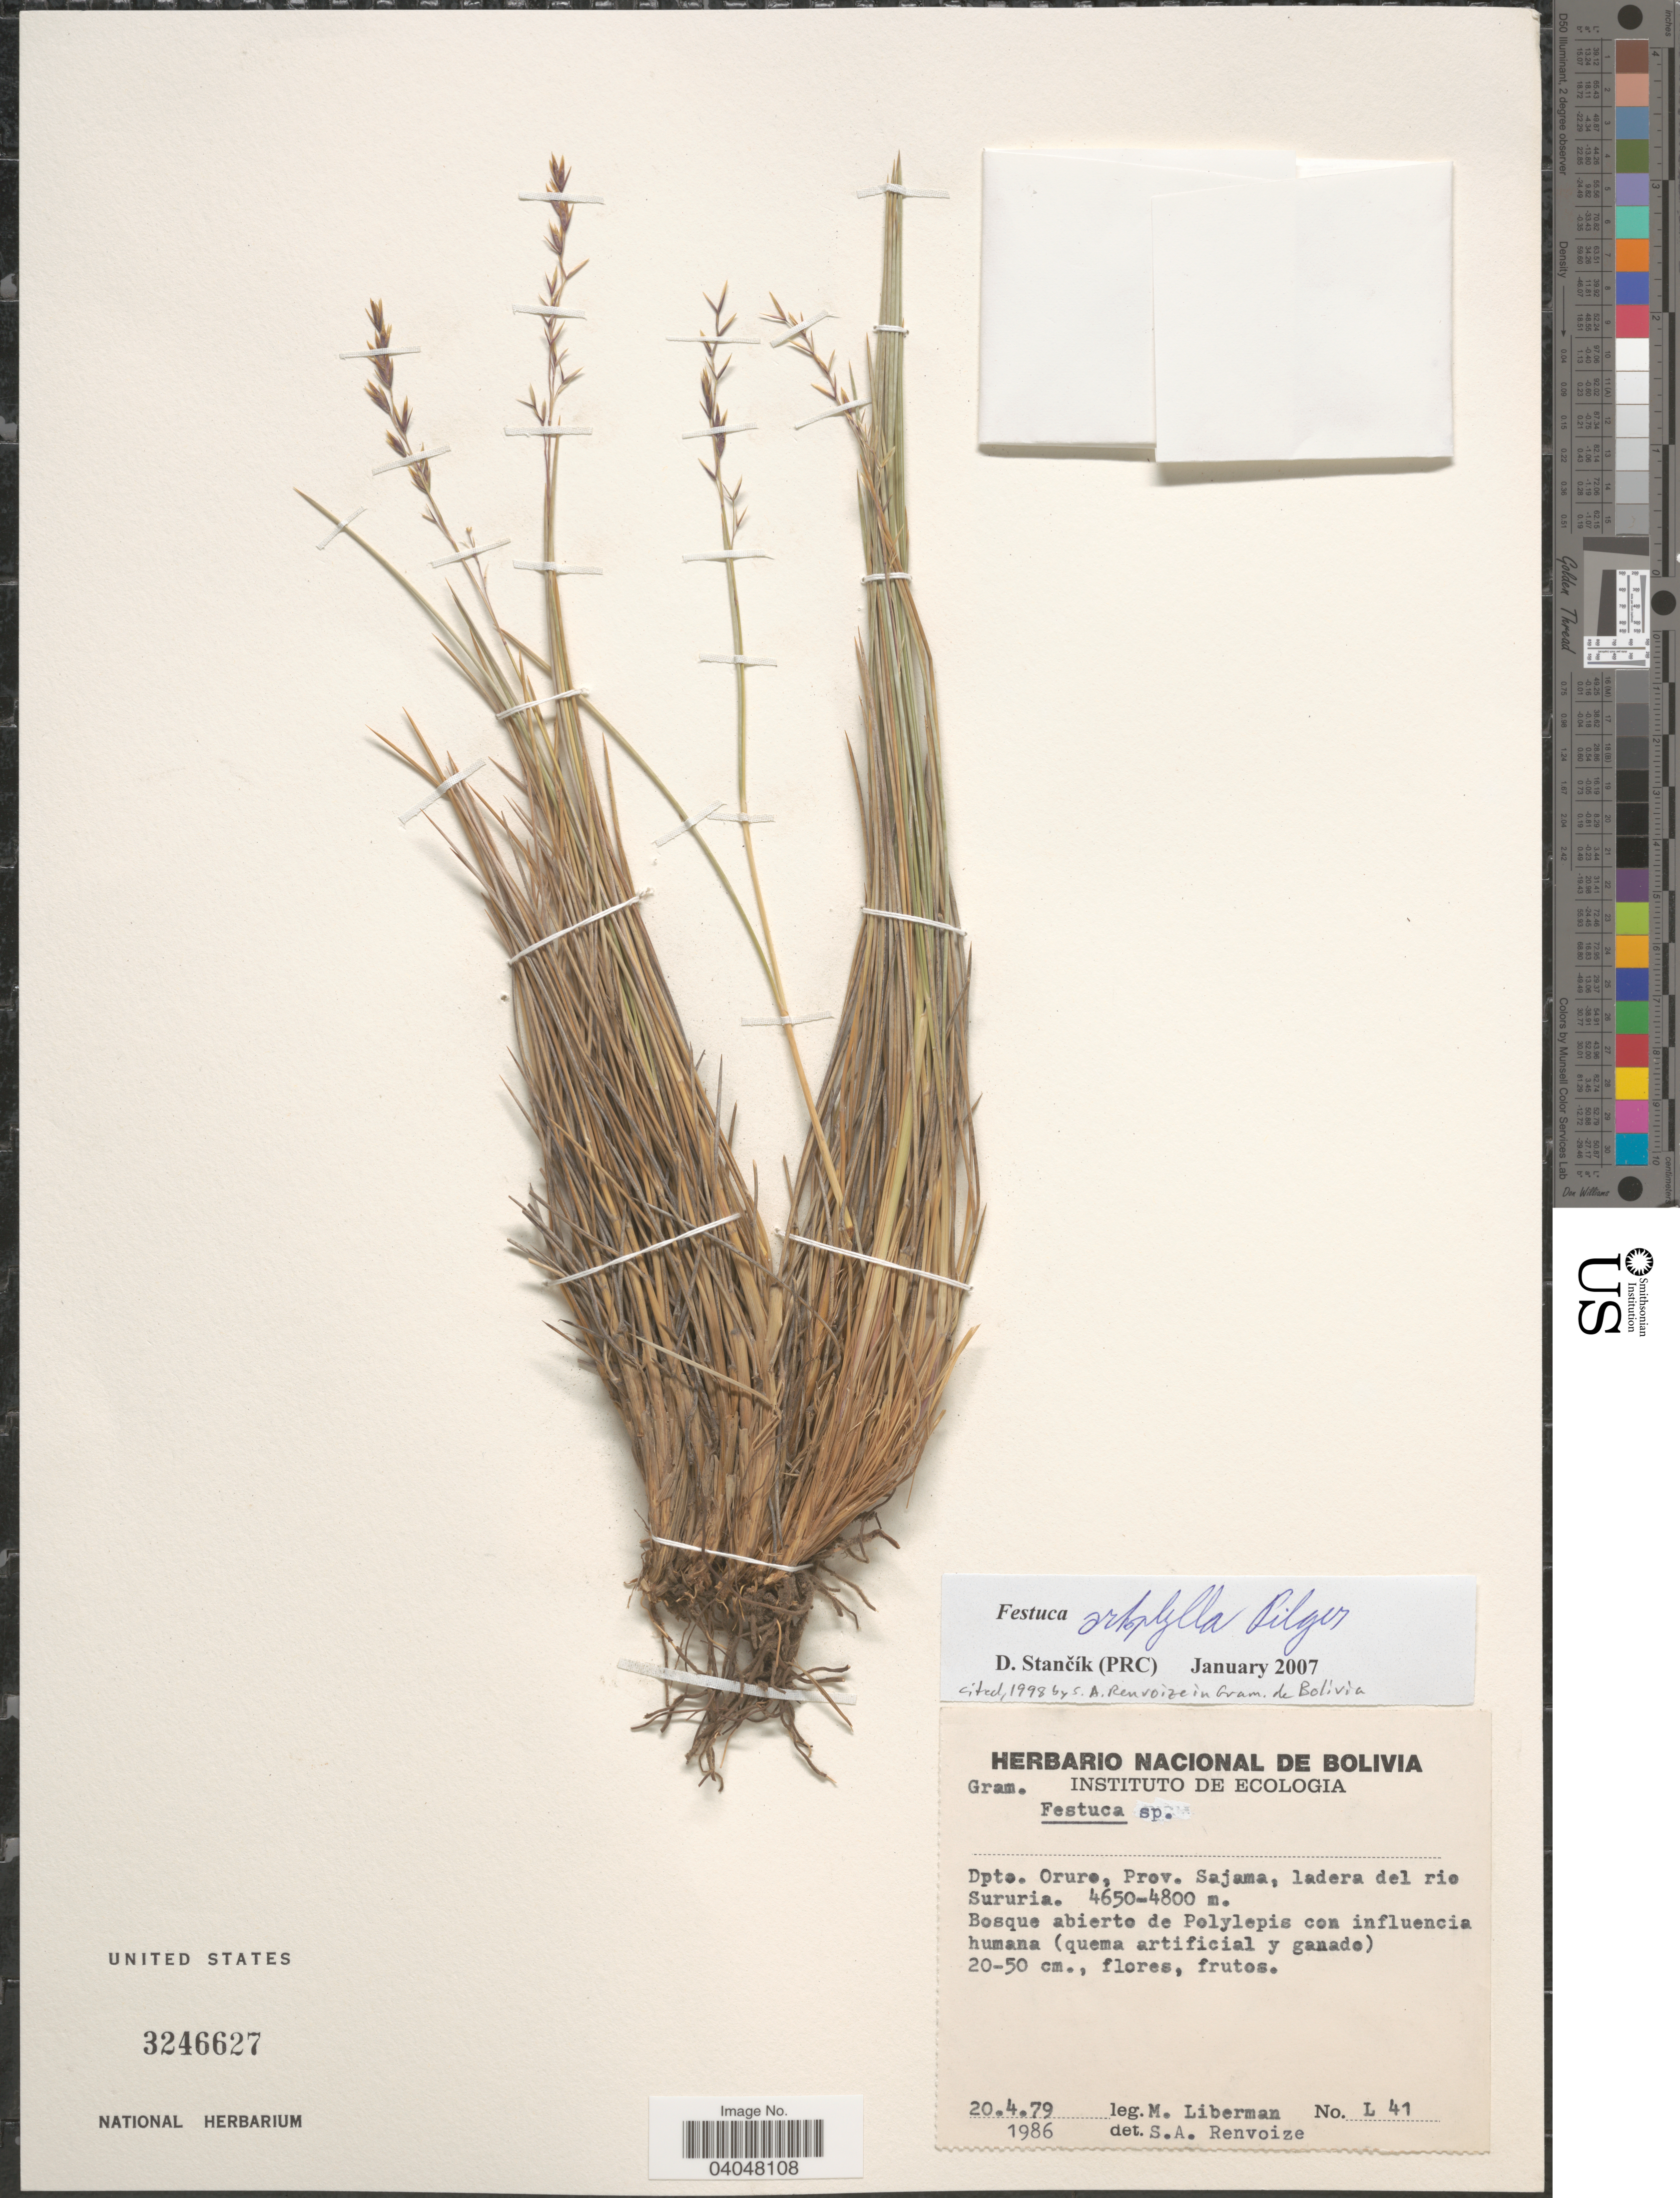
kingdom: Plantae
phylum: Tracheophyta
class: Liliopsida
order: Poales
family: Poaceae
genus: Festuca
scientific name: Festuca orthophylla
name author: Pilg.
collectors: M. Liberman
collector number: L41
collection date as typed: Transcribed d/m/y: 20/4/79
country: Bolivia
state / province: Oruro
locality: Dpto. Oruro, Prov. Sajama, ladera del rio Sururia.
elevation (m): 4650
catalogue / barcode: US 3246627